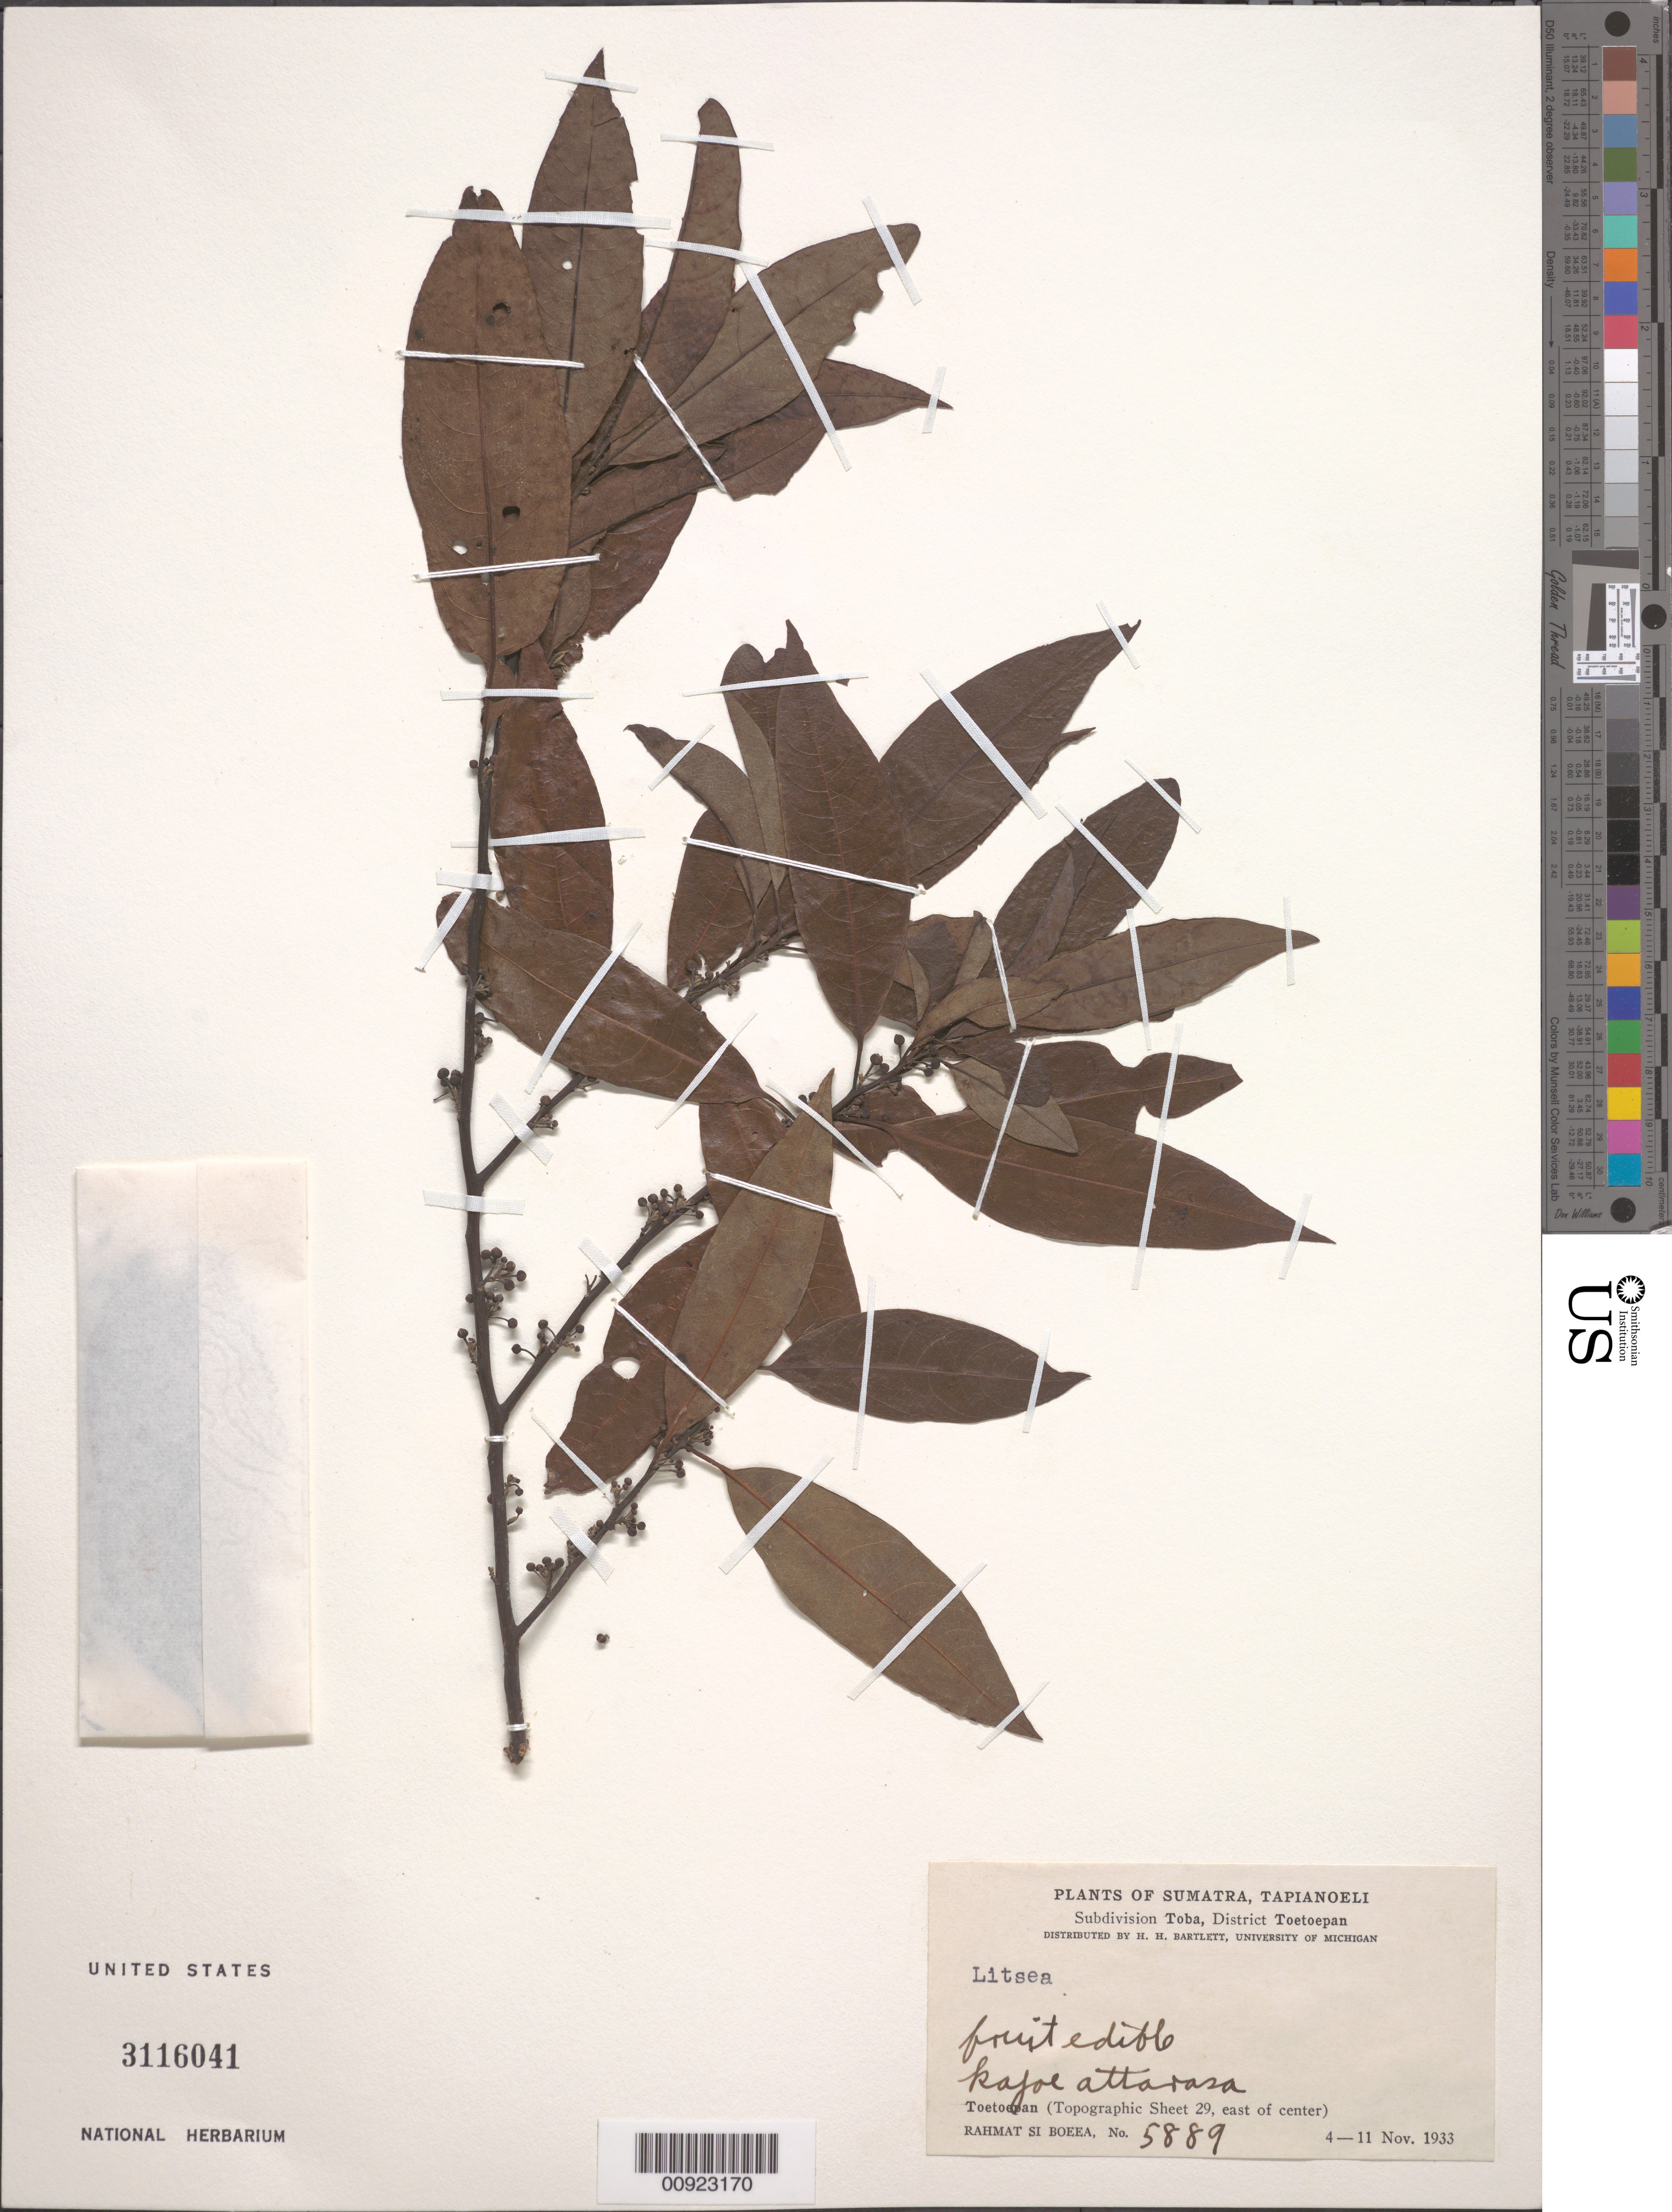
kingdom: Plantae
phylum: Tracheophyta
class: Magnoliopsida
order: Laurales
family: Lauraceae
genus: Litsea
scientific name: Litsea sp.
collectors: Rahmat Si Boeea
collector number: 5889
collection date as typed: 04 Nov 1933 to 11 Nov 1933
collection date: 1933-11-04/1933-11-11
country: Indonesia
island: Sumatra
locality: Toetoepan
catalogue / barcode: US 3116041